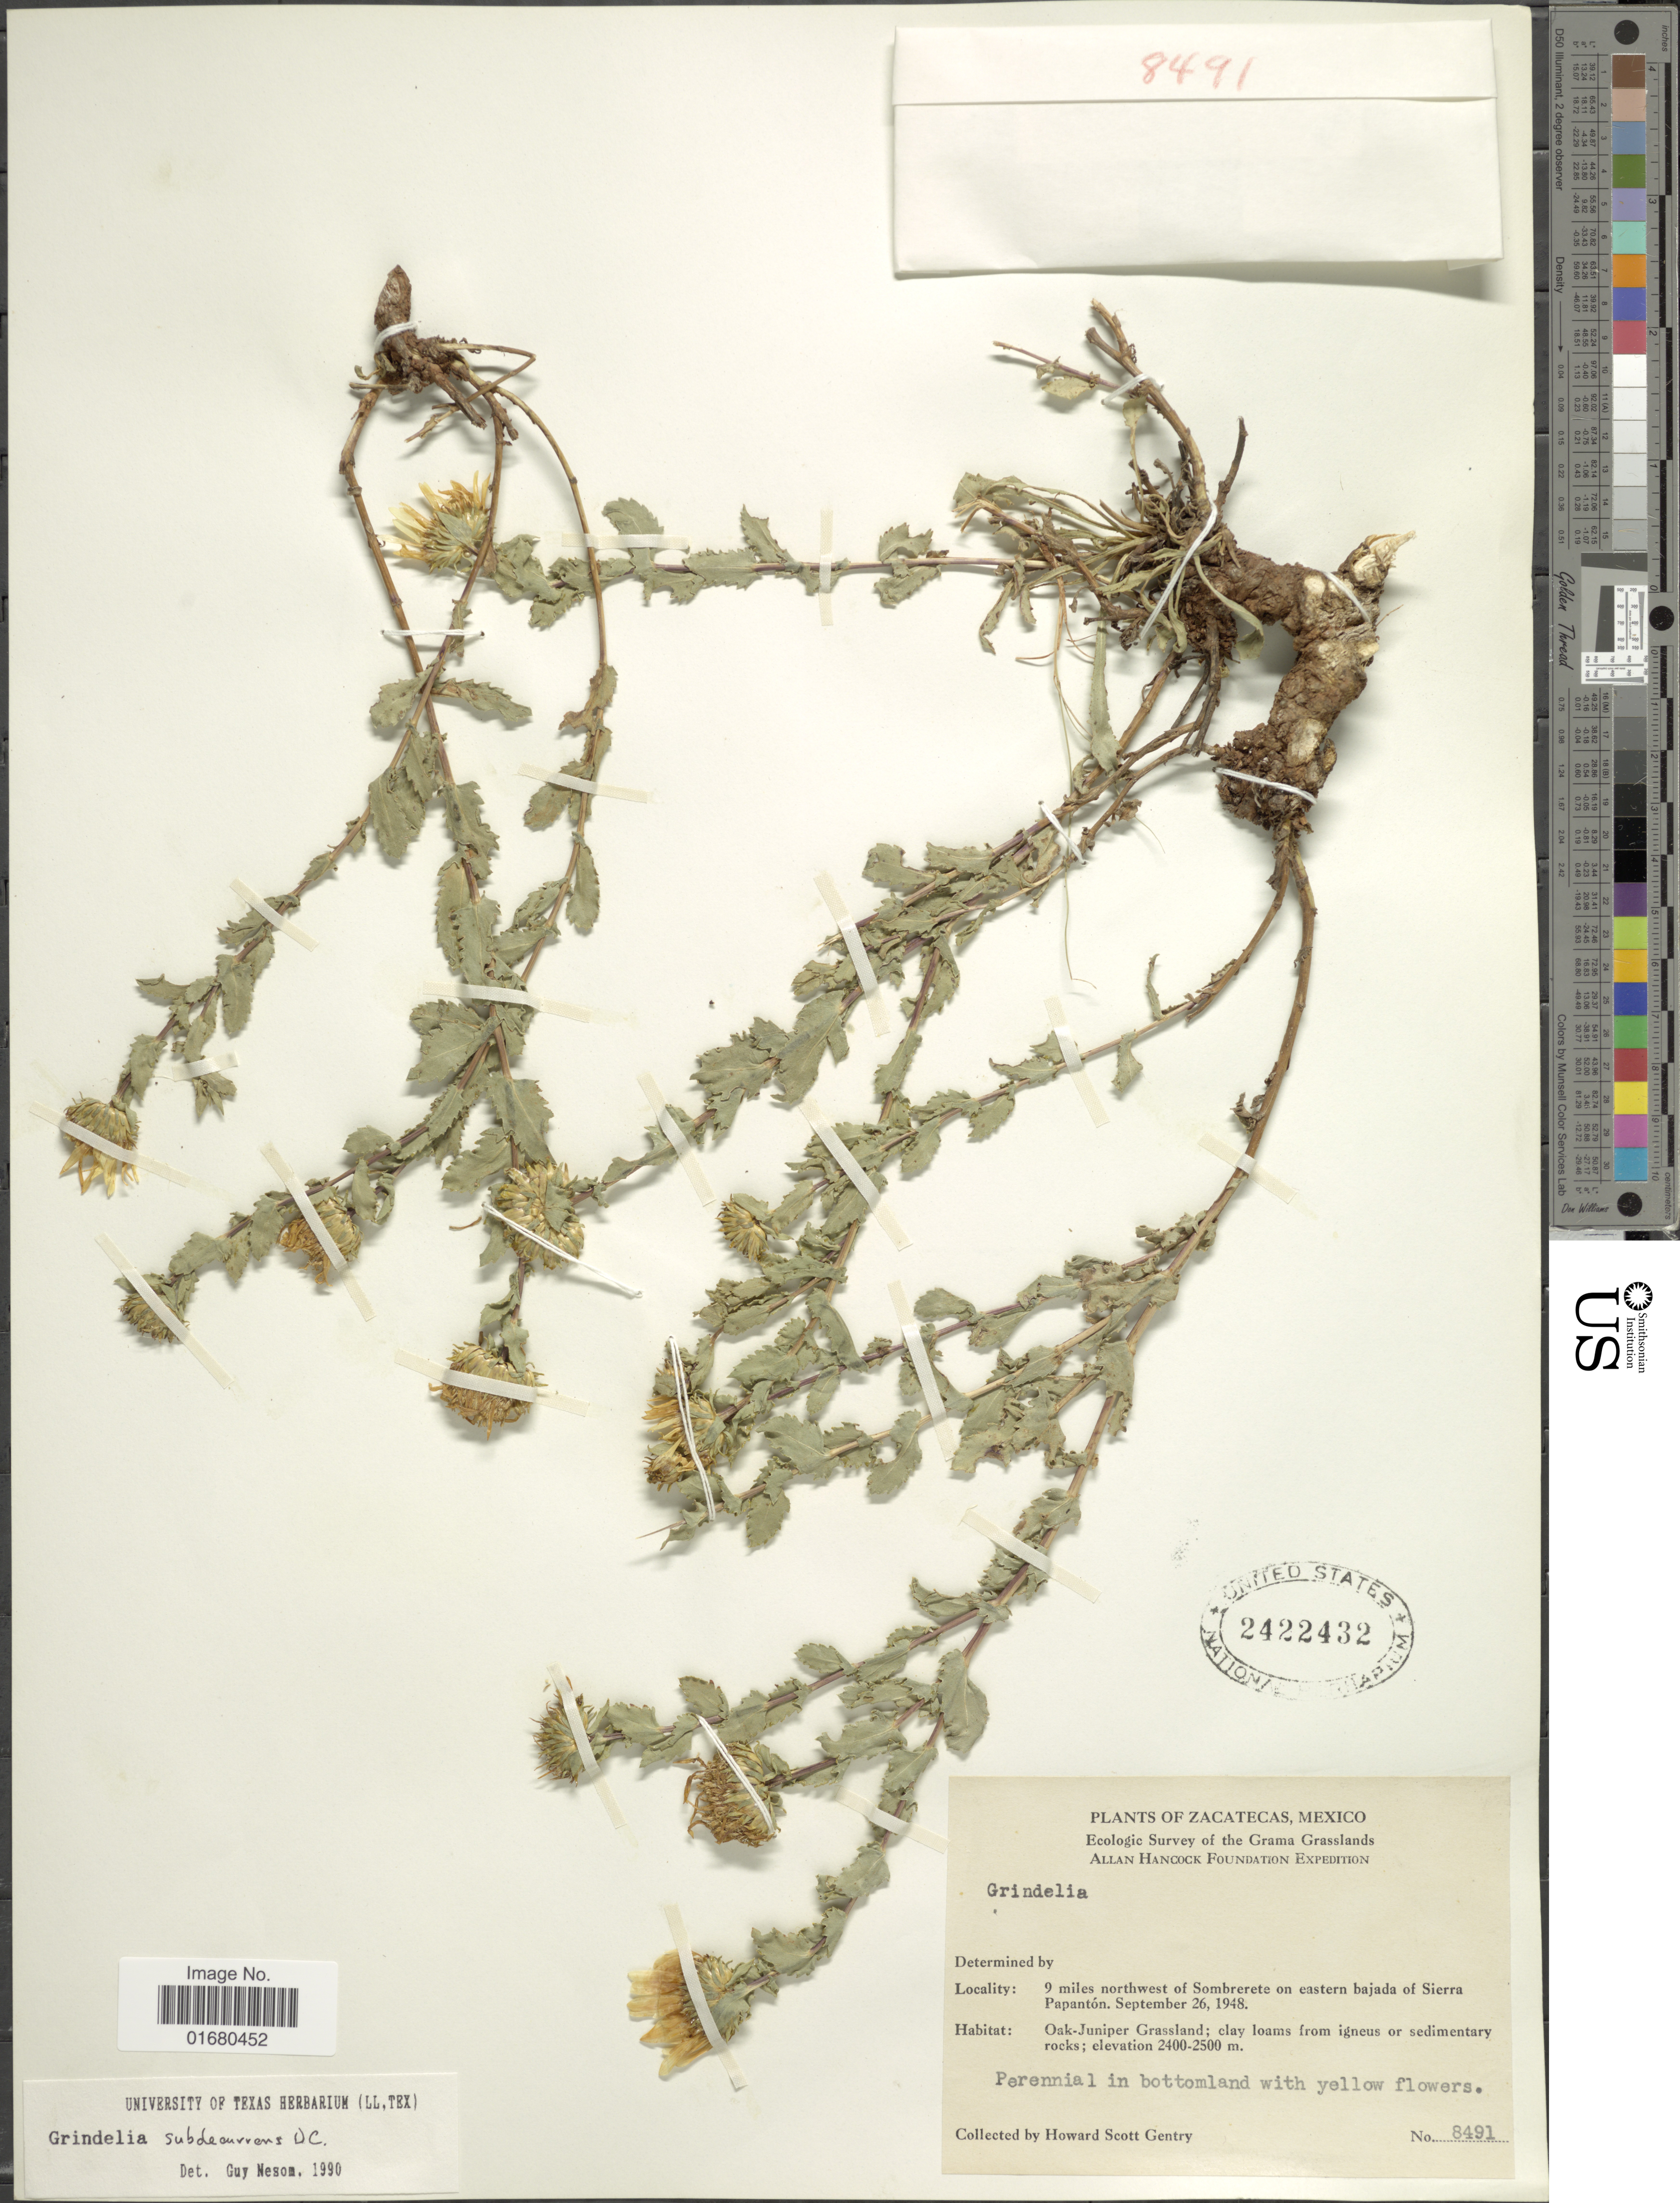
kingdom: Plantae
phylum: Tracheophyta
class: Magnoliopsida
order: Asterales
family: Asteraceae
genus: Grindelia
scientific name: Grindelia subdecurrens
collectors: H. S. Gentry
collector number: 8491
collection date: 1948-09-26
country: Mexico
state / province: Zacatecas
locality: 9 miles northwest of Sombrerete on eastern bajada of Sierra Papanton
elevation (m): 2400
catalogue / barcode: US 2422432